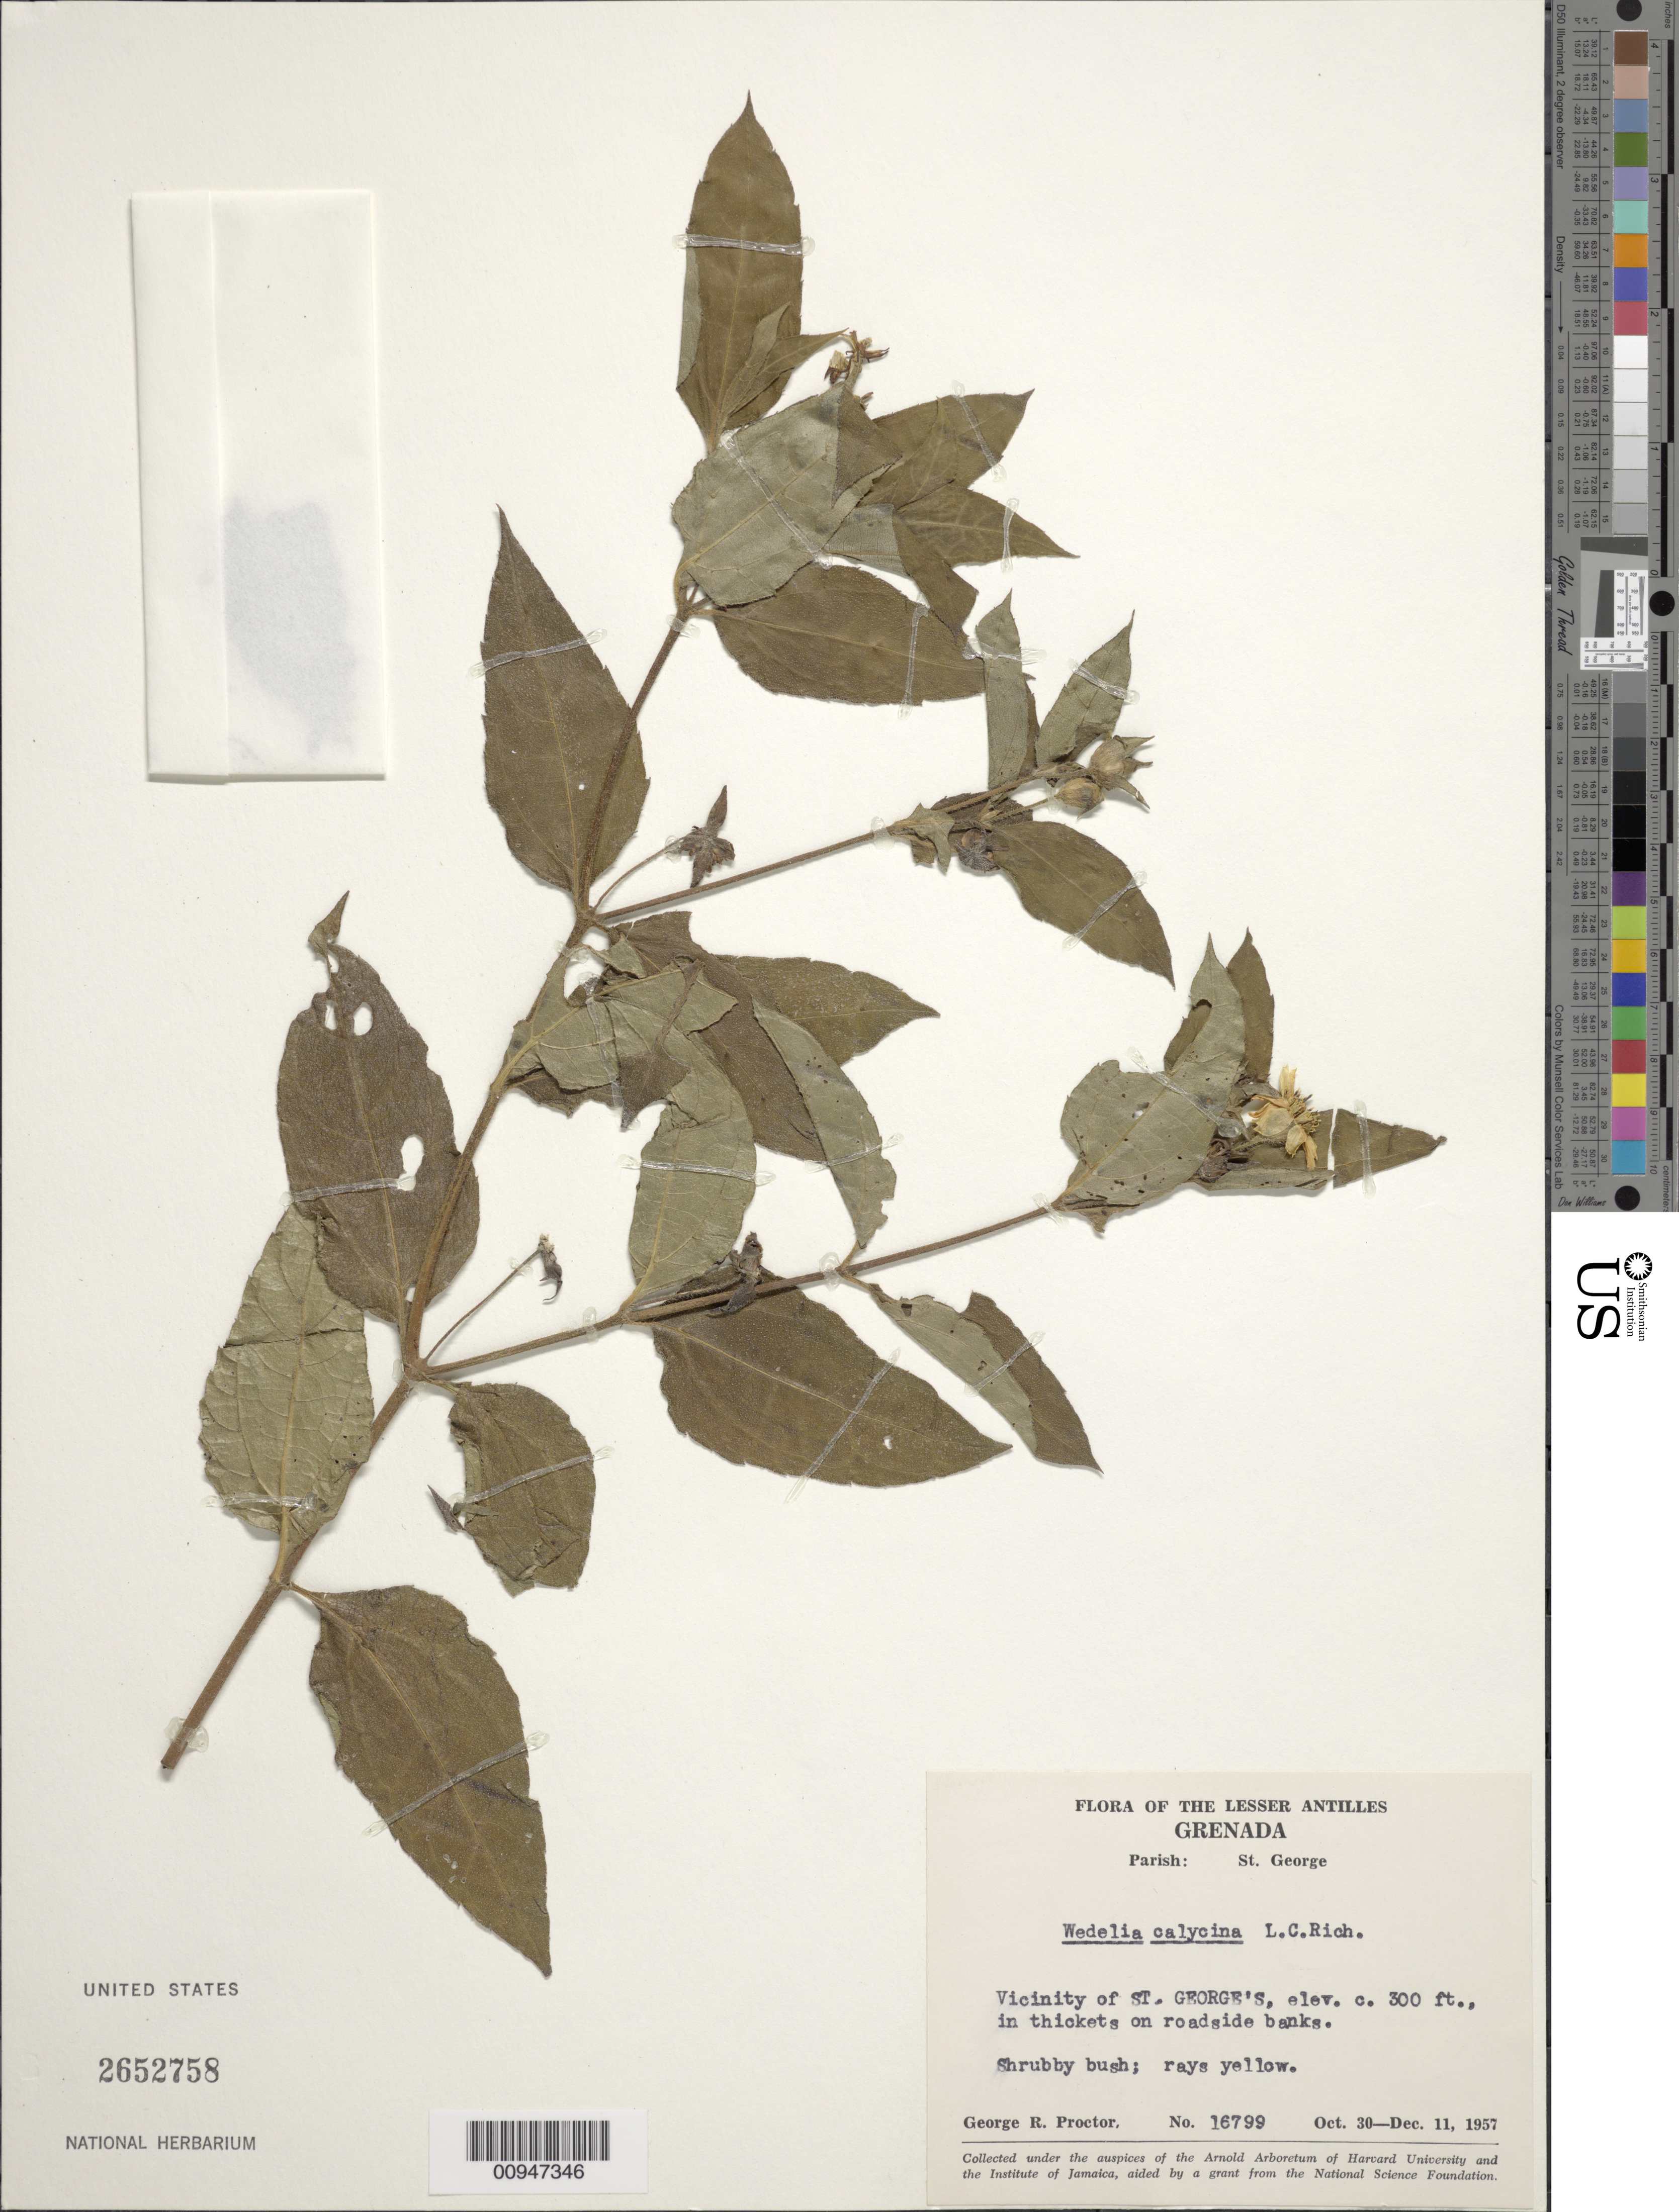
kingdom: Plantae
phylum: Tracheophyta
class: Magnoliopsida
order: Asterales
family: Asteraceae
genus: Wedelia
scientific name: Wedelia calycina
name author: Rich.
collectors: G. R. Proctor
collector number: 16799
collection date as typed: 30 Oct 1957 to 11 Dec 1957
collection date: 1957-10-30/1957-12-11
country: Grenada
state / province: Saint George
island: Grenada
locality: Vicinity of St. Goerge's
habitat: In thickets on roadside banks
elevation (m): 91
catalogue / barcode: US 2652758